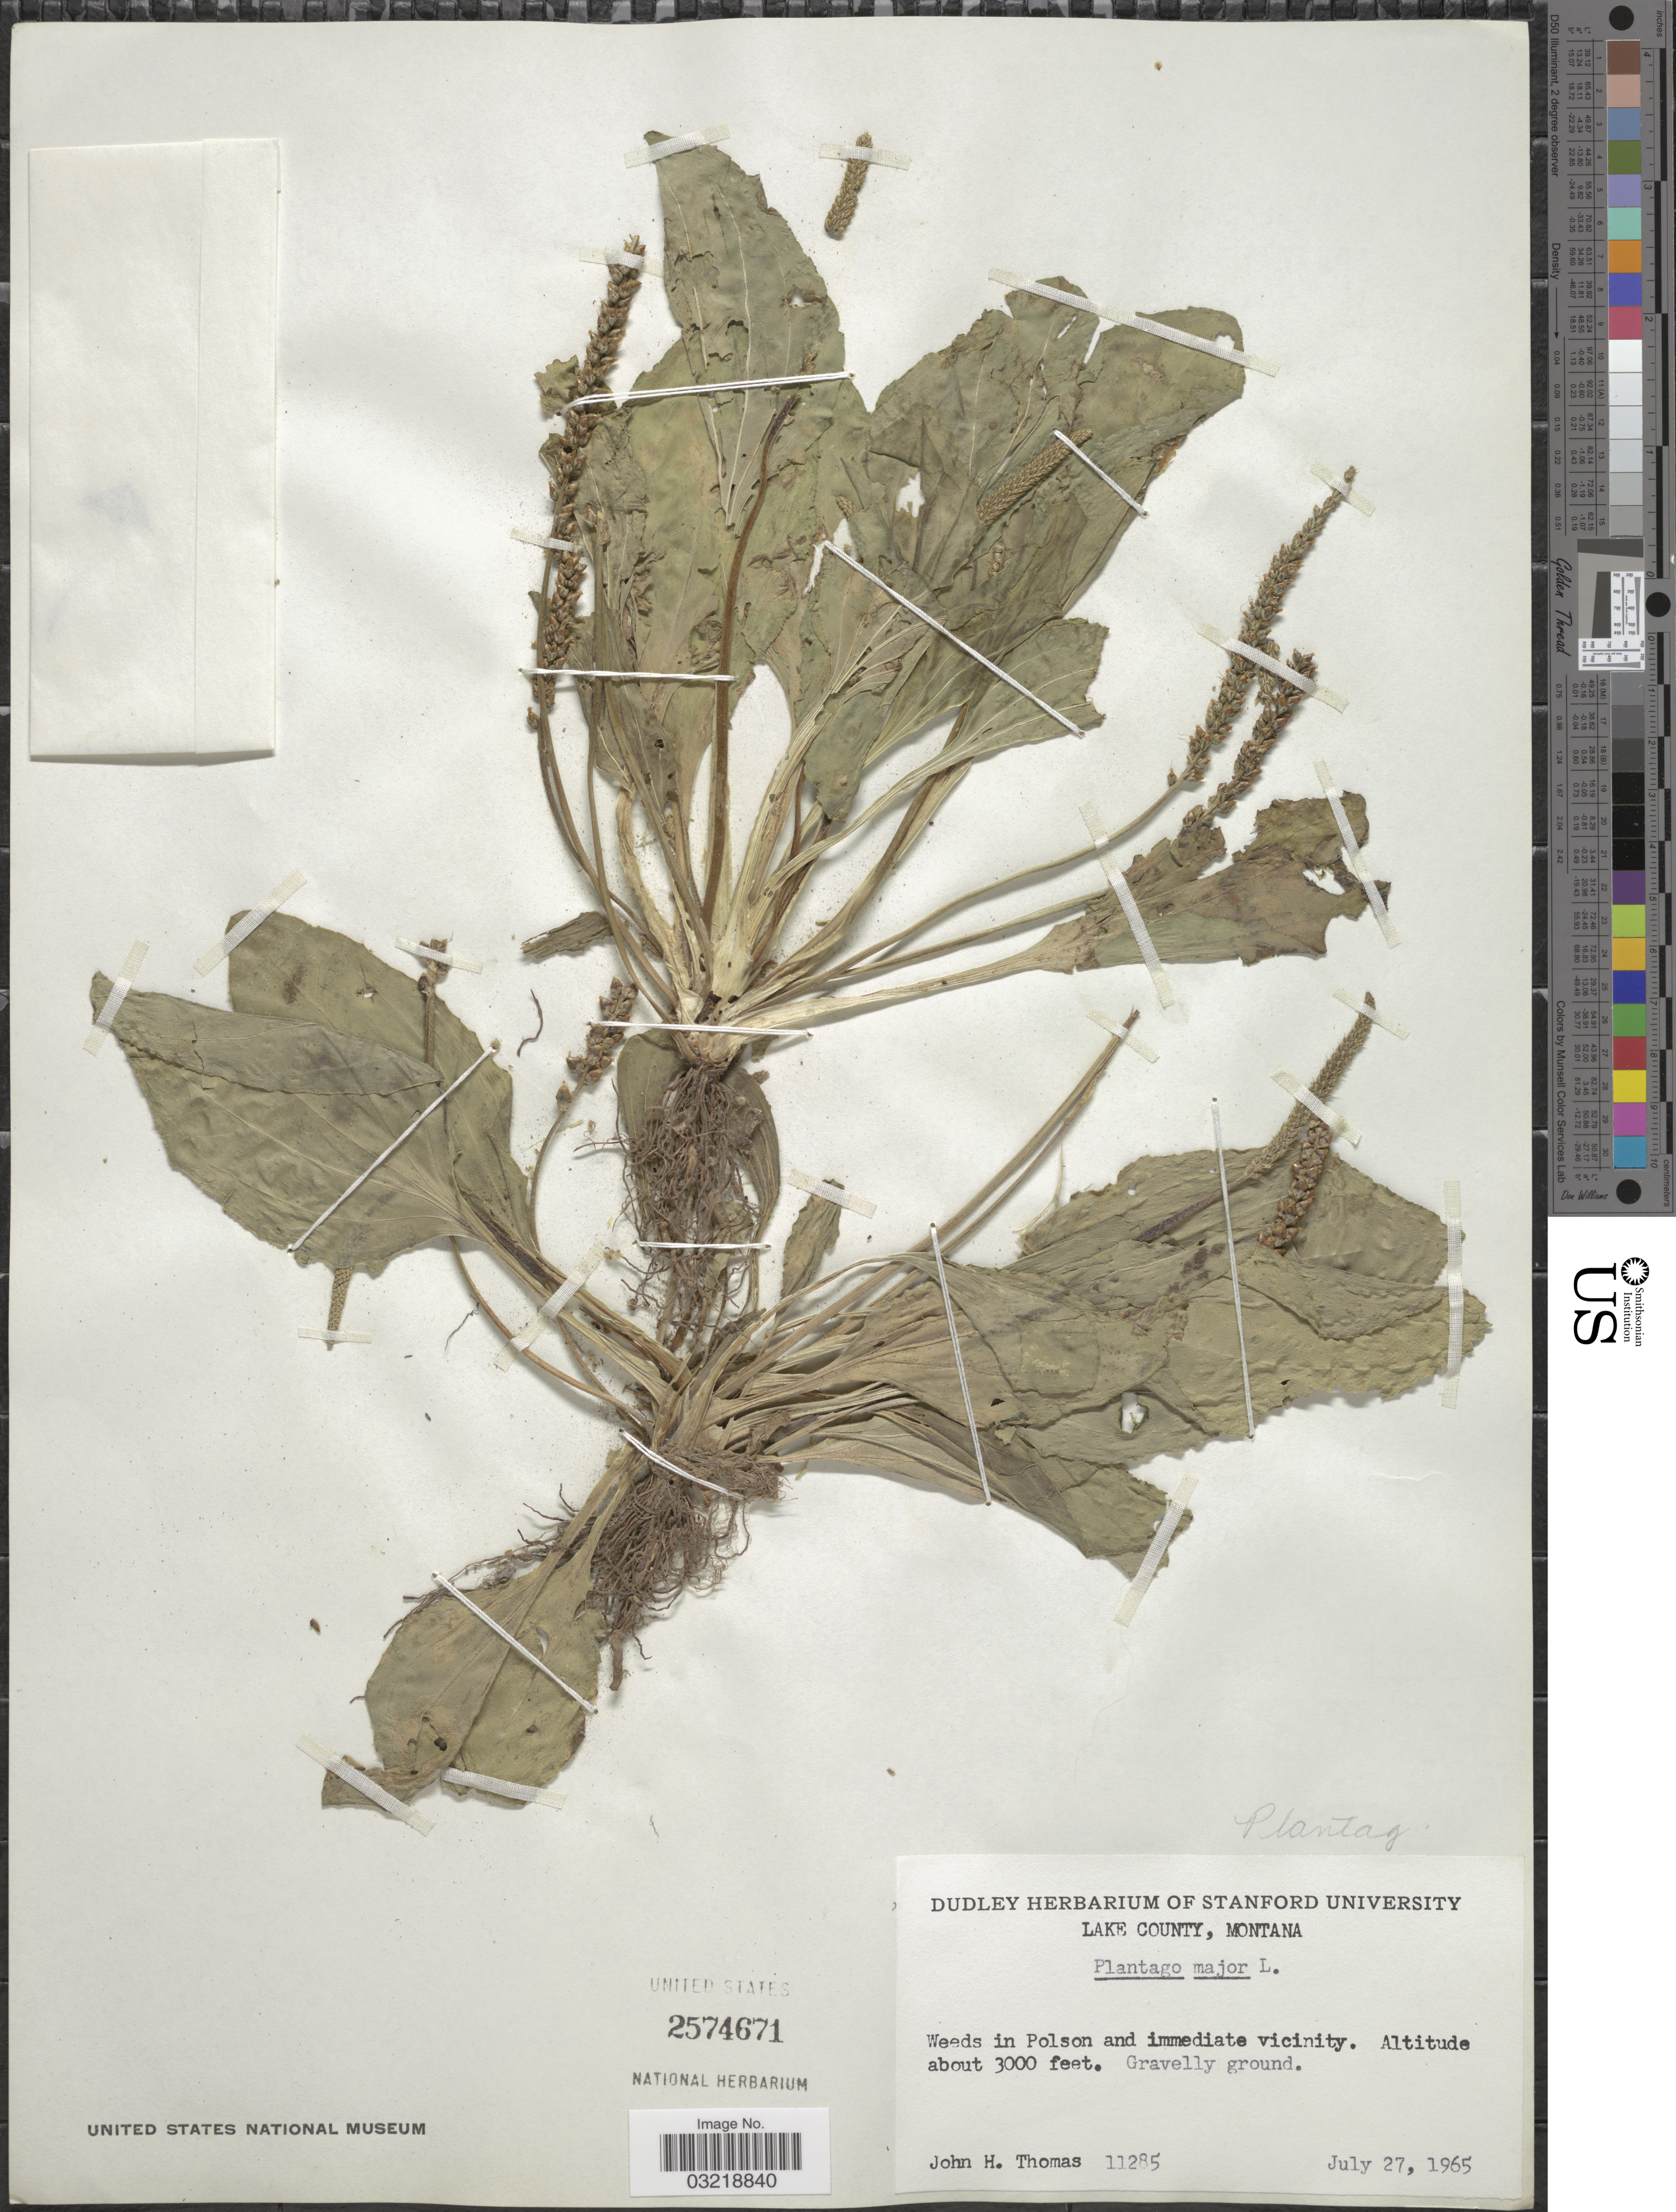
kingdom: Plantae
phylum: Tracheophyta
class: Magnoliopsida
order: Lamiales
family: Plantaginaceae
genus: Plantago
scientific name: Plantago major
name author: L.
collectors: J. H. Thomas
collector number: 12285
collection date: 1965-07-27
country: United States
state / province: Montana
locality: Lake County. Weeds in Polson and immediate vicinity.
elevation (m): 914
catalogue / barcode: US 2574671